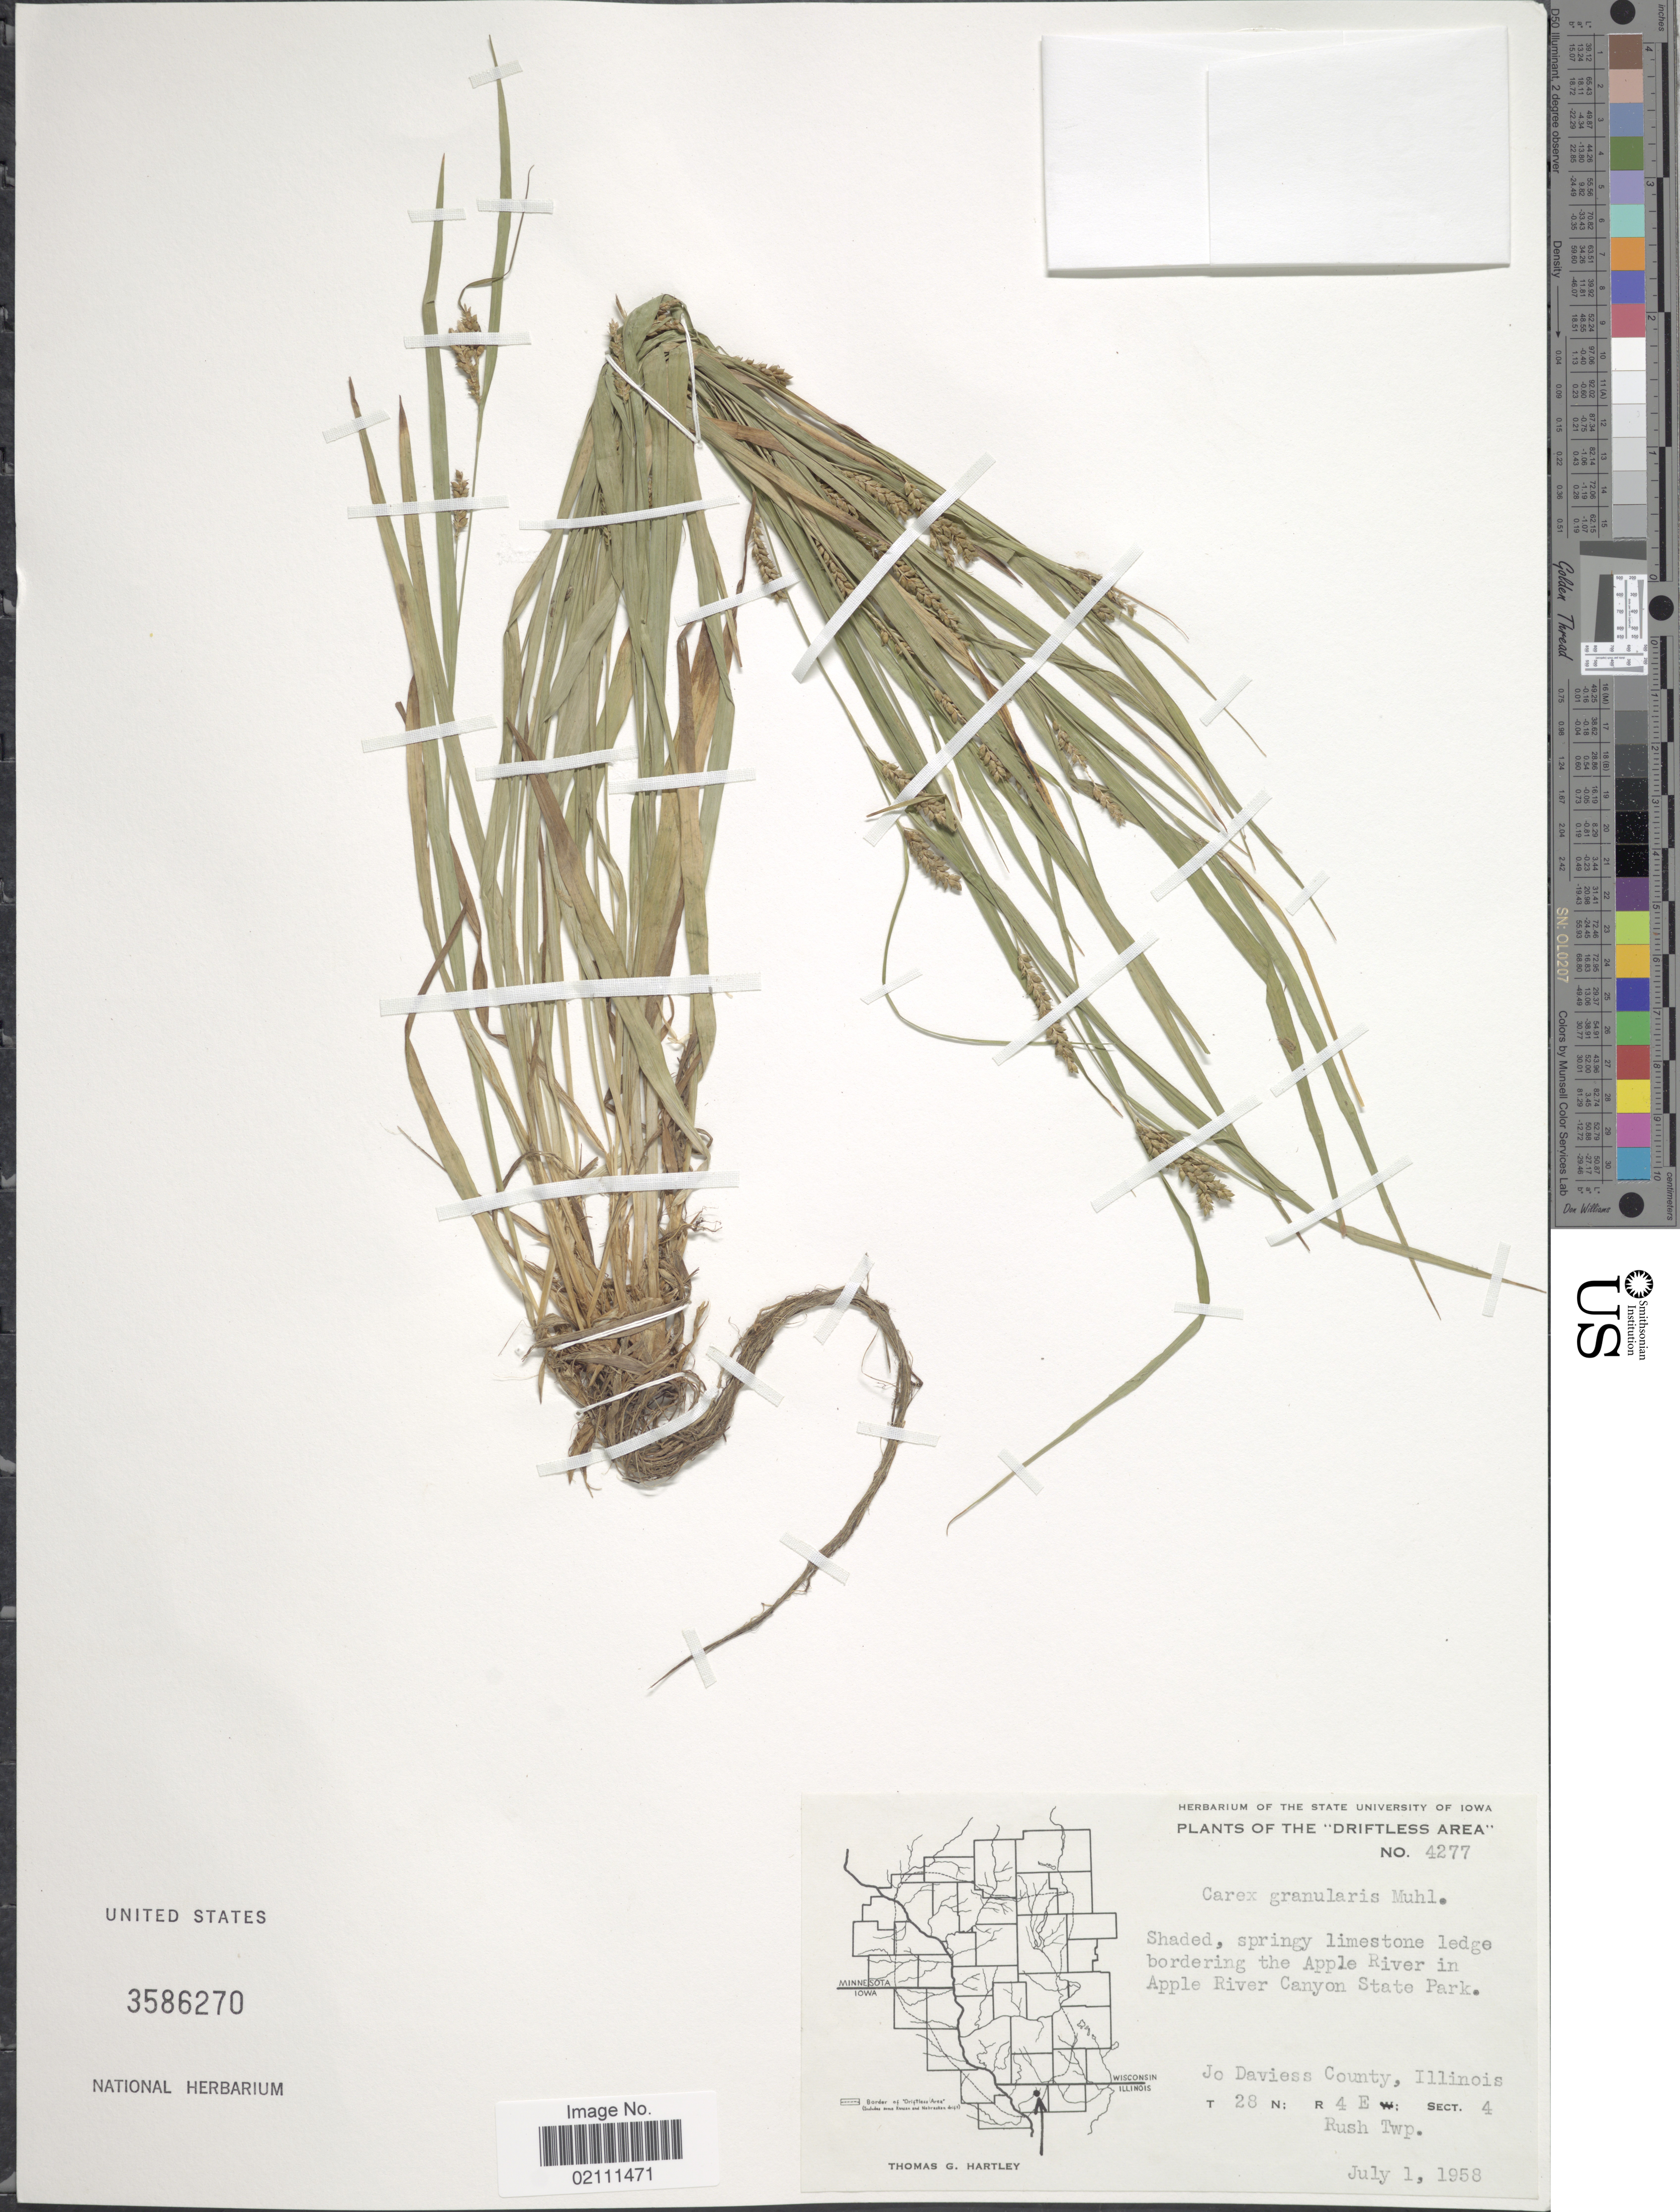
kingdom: Plantae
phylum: Tracheophyta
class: Liliopsida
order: Poales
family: Cyperaceae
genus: Carex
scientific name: Carex granularis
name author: Muhl. ex Willd.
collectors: T. G. Hartley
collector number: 4277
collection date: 1958-07-01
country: United States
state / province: Illinois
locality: The "Driftless Area", shaded, springy limestone ledge bordering the Apple River in Apple River Canyon State Park, Jo Daviess County, T 28 N: R 4 E: Sect. 4, Rush Twp.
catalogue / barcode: US 3586270